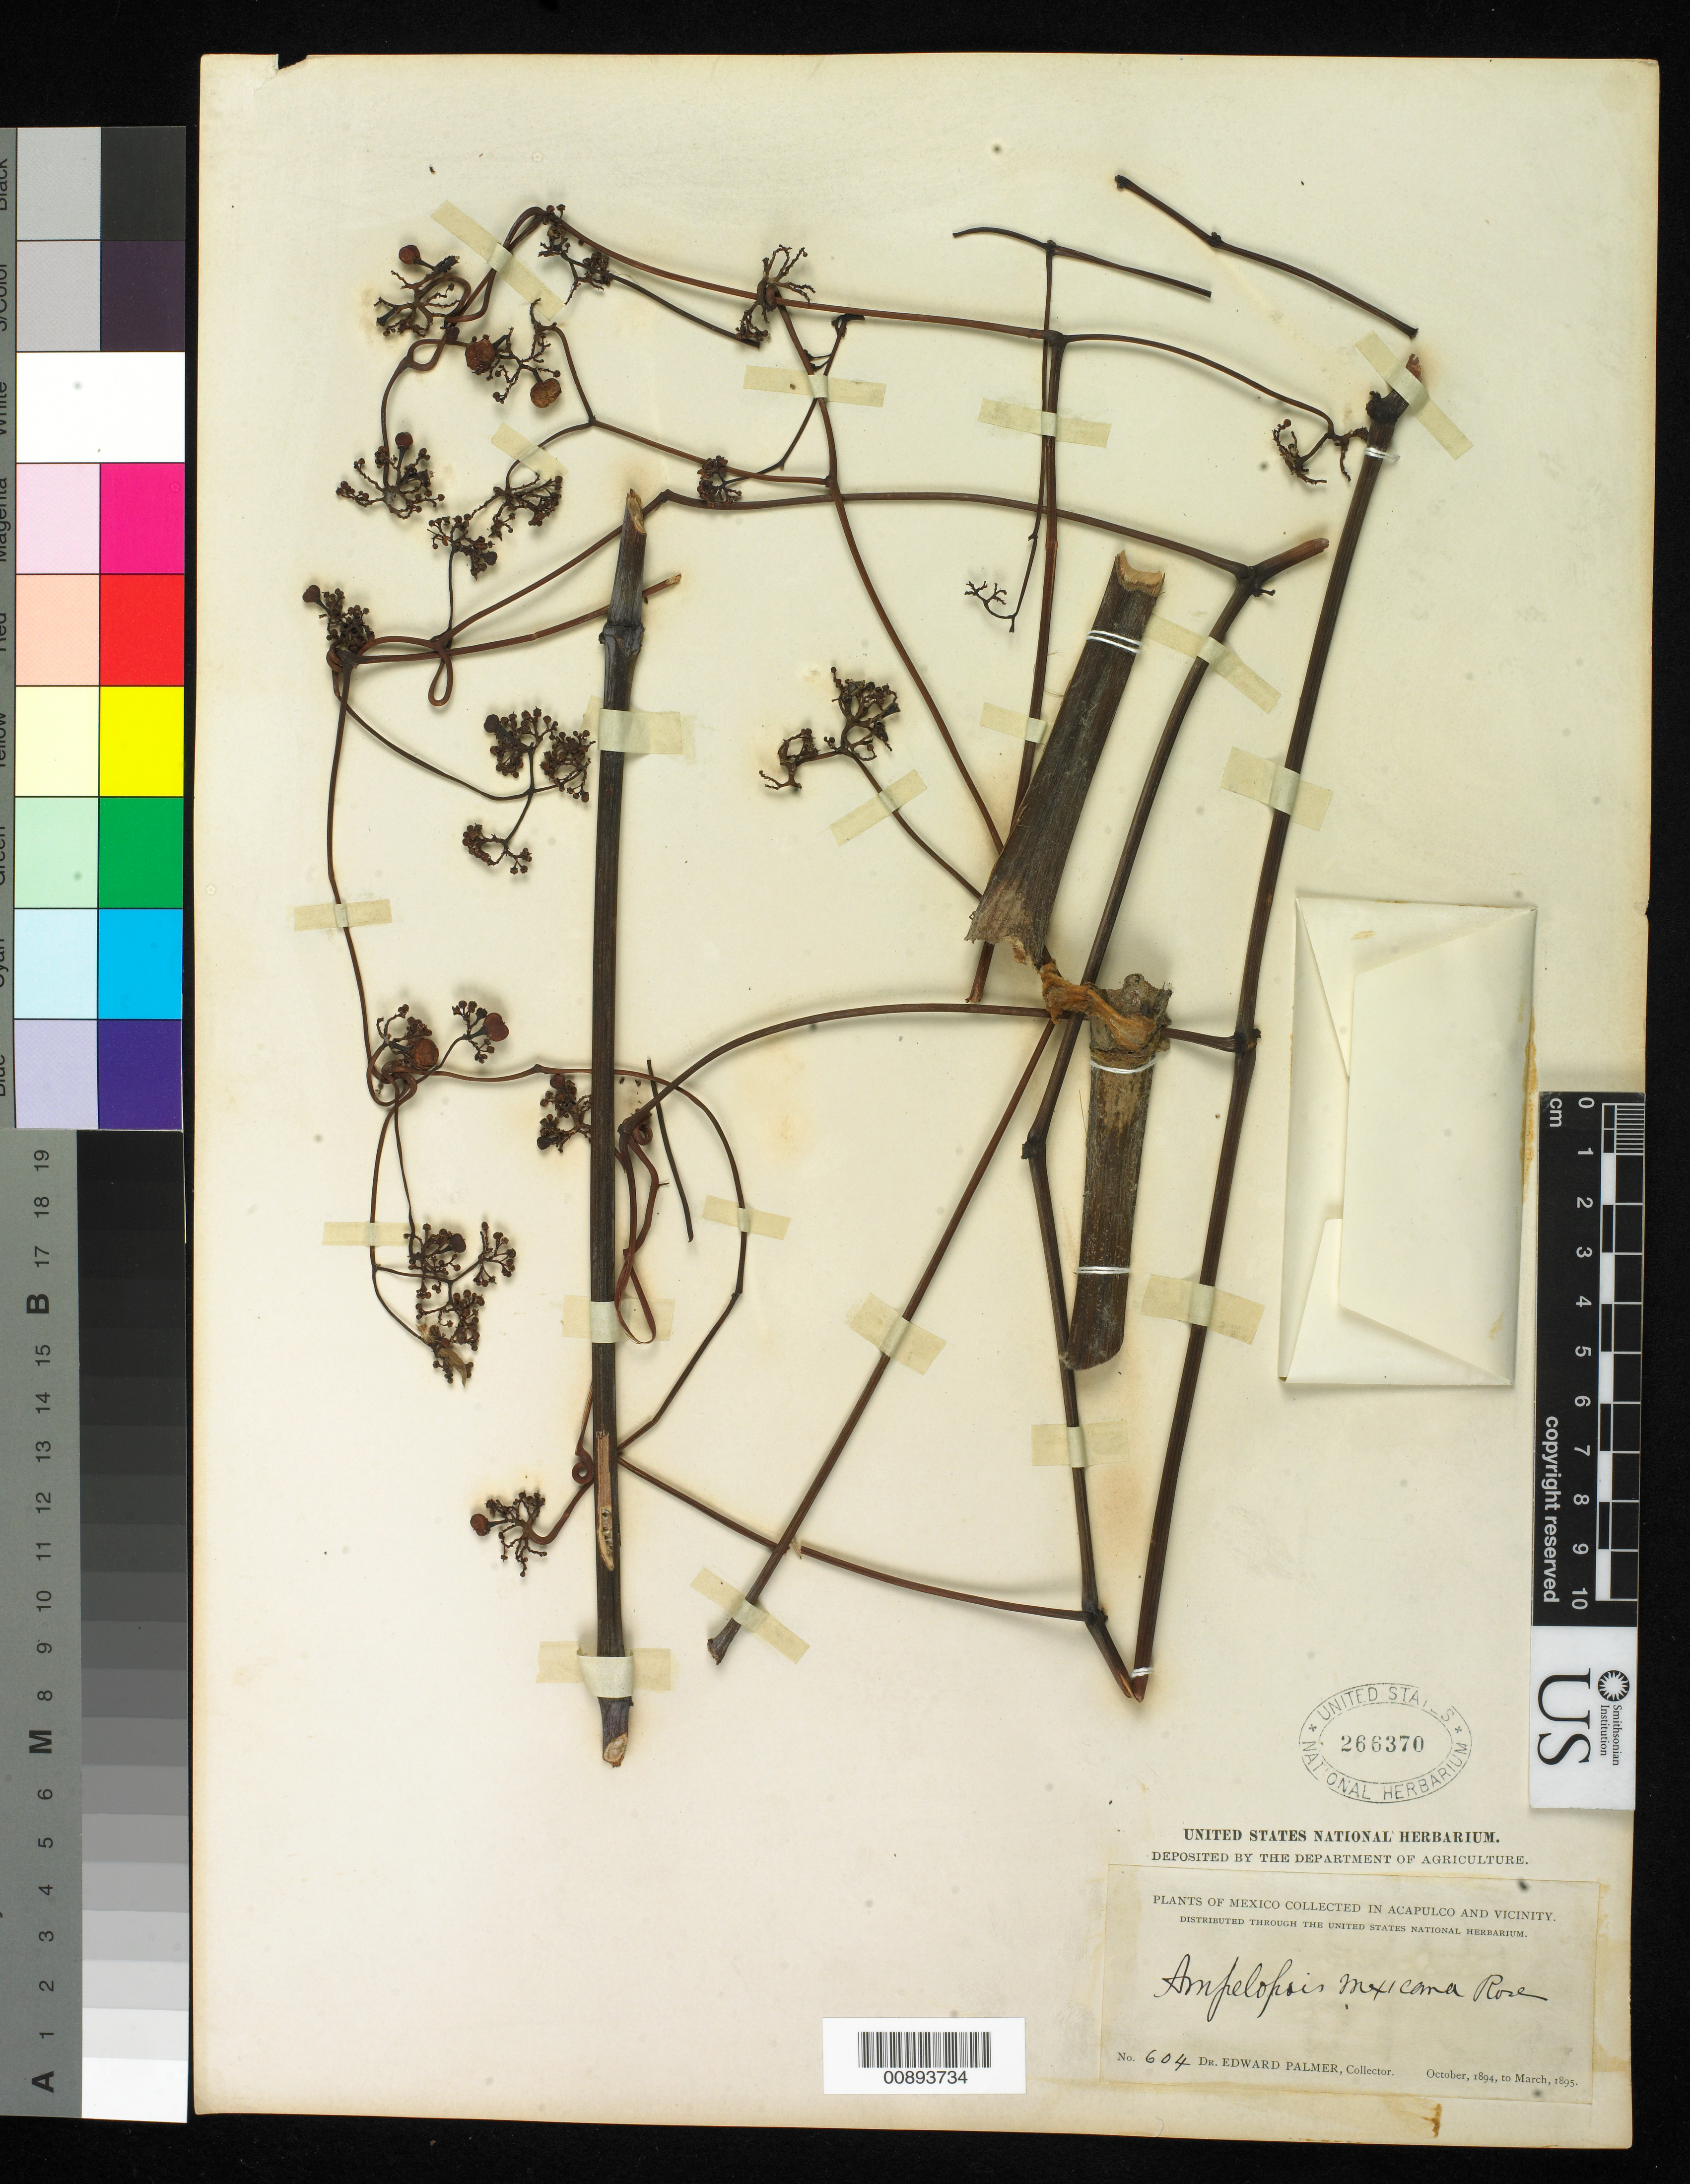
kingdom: Plantae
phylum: Tracheophyta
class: Magnoliopsida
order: Vitales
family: Vitaceae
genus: Ampelopsis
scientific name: Ampelopsis mexicana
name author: Rose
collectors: E. Palmer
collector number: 604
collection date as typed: Oct 1894 to -- Mar 1895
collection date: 1894-10/1895-03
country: Mexico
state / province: Guerrero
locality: Acapulco, Guerrero and vicinity.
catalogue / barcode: US 266370